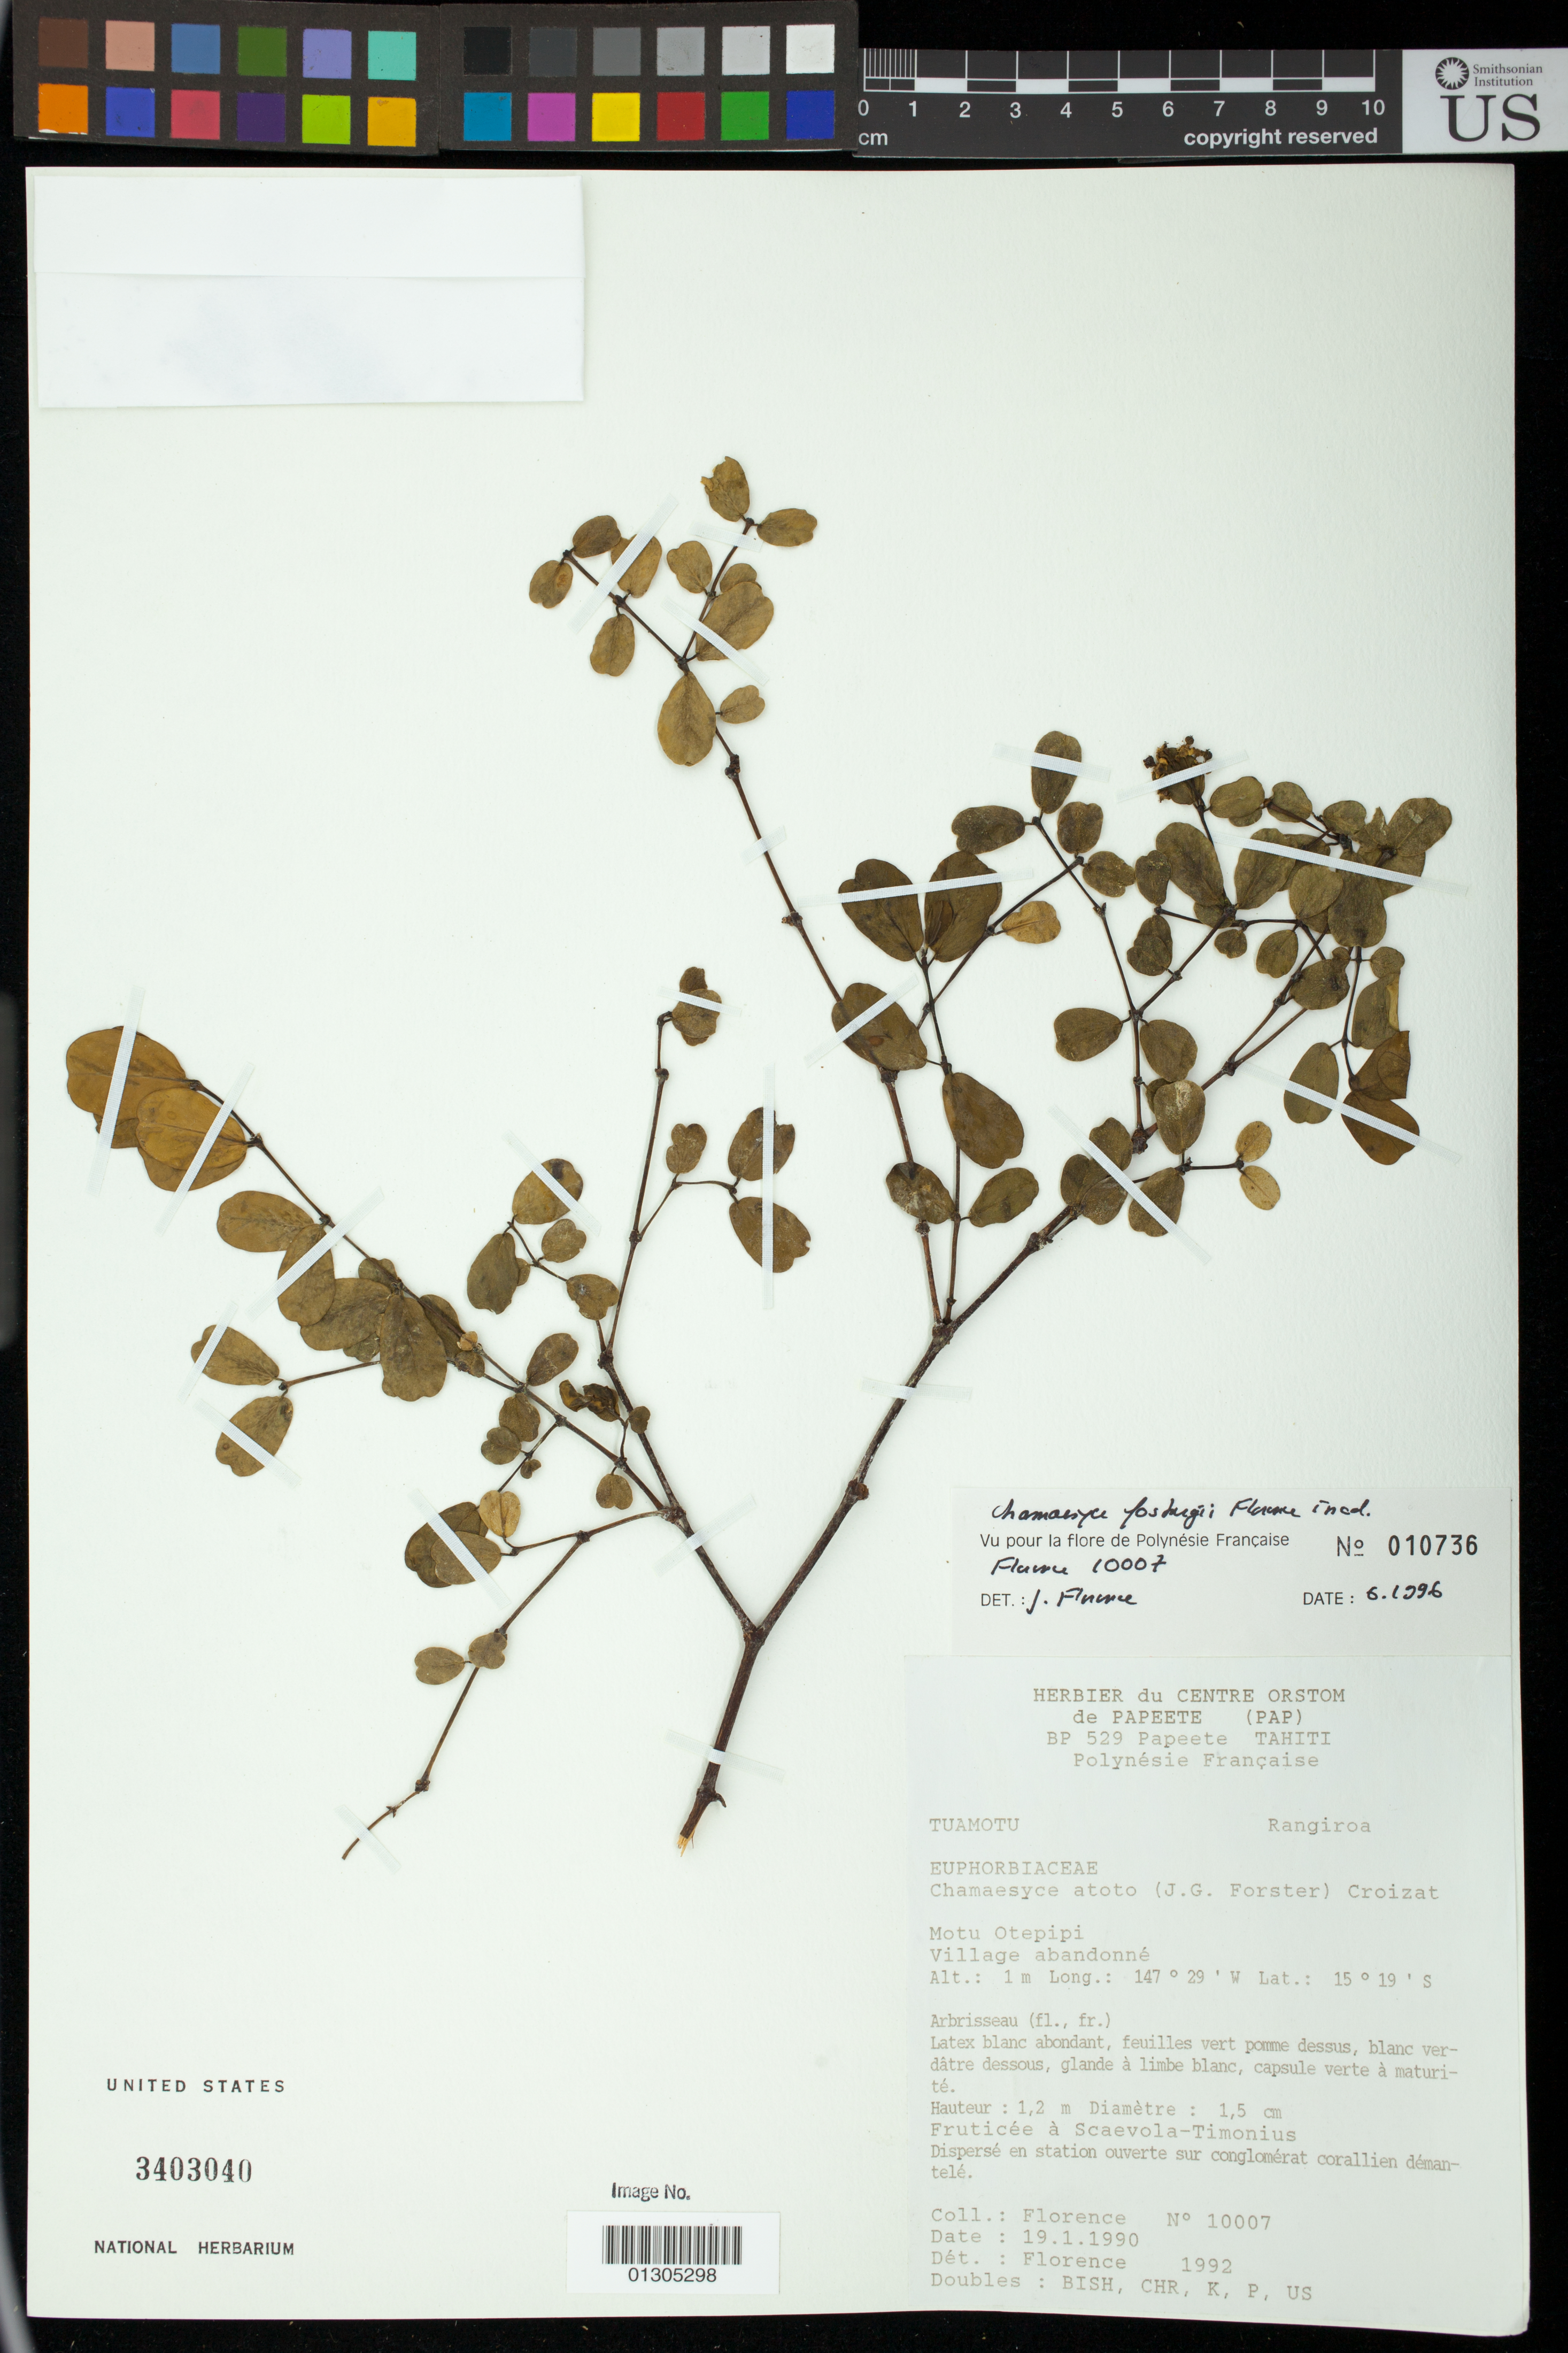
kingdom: Plantae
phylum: Tracheophyta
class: Magnoliopsida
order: Malpighiales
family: Euphorbiaceae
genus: Euphorbia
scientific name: Euphorbia fosbergii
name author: (J. Florence) Govaerts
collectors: J. Florence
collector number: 10007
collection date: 1990-01-19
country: French Polynesia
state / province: Gambier Islands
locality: Rangiroa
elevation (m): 1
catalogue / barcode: US 3403040